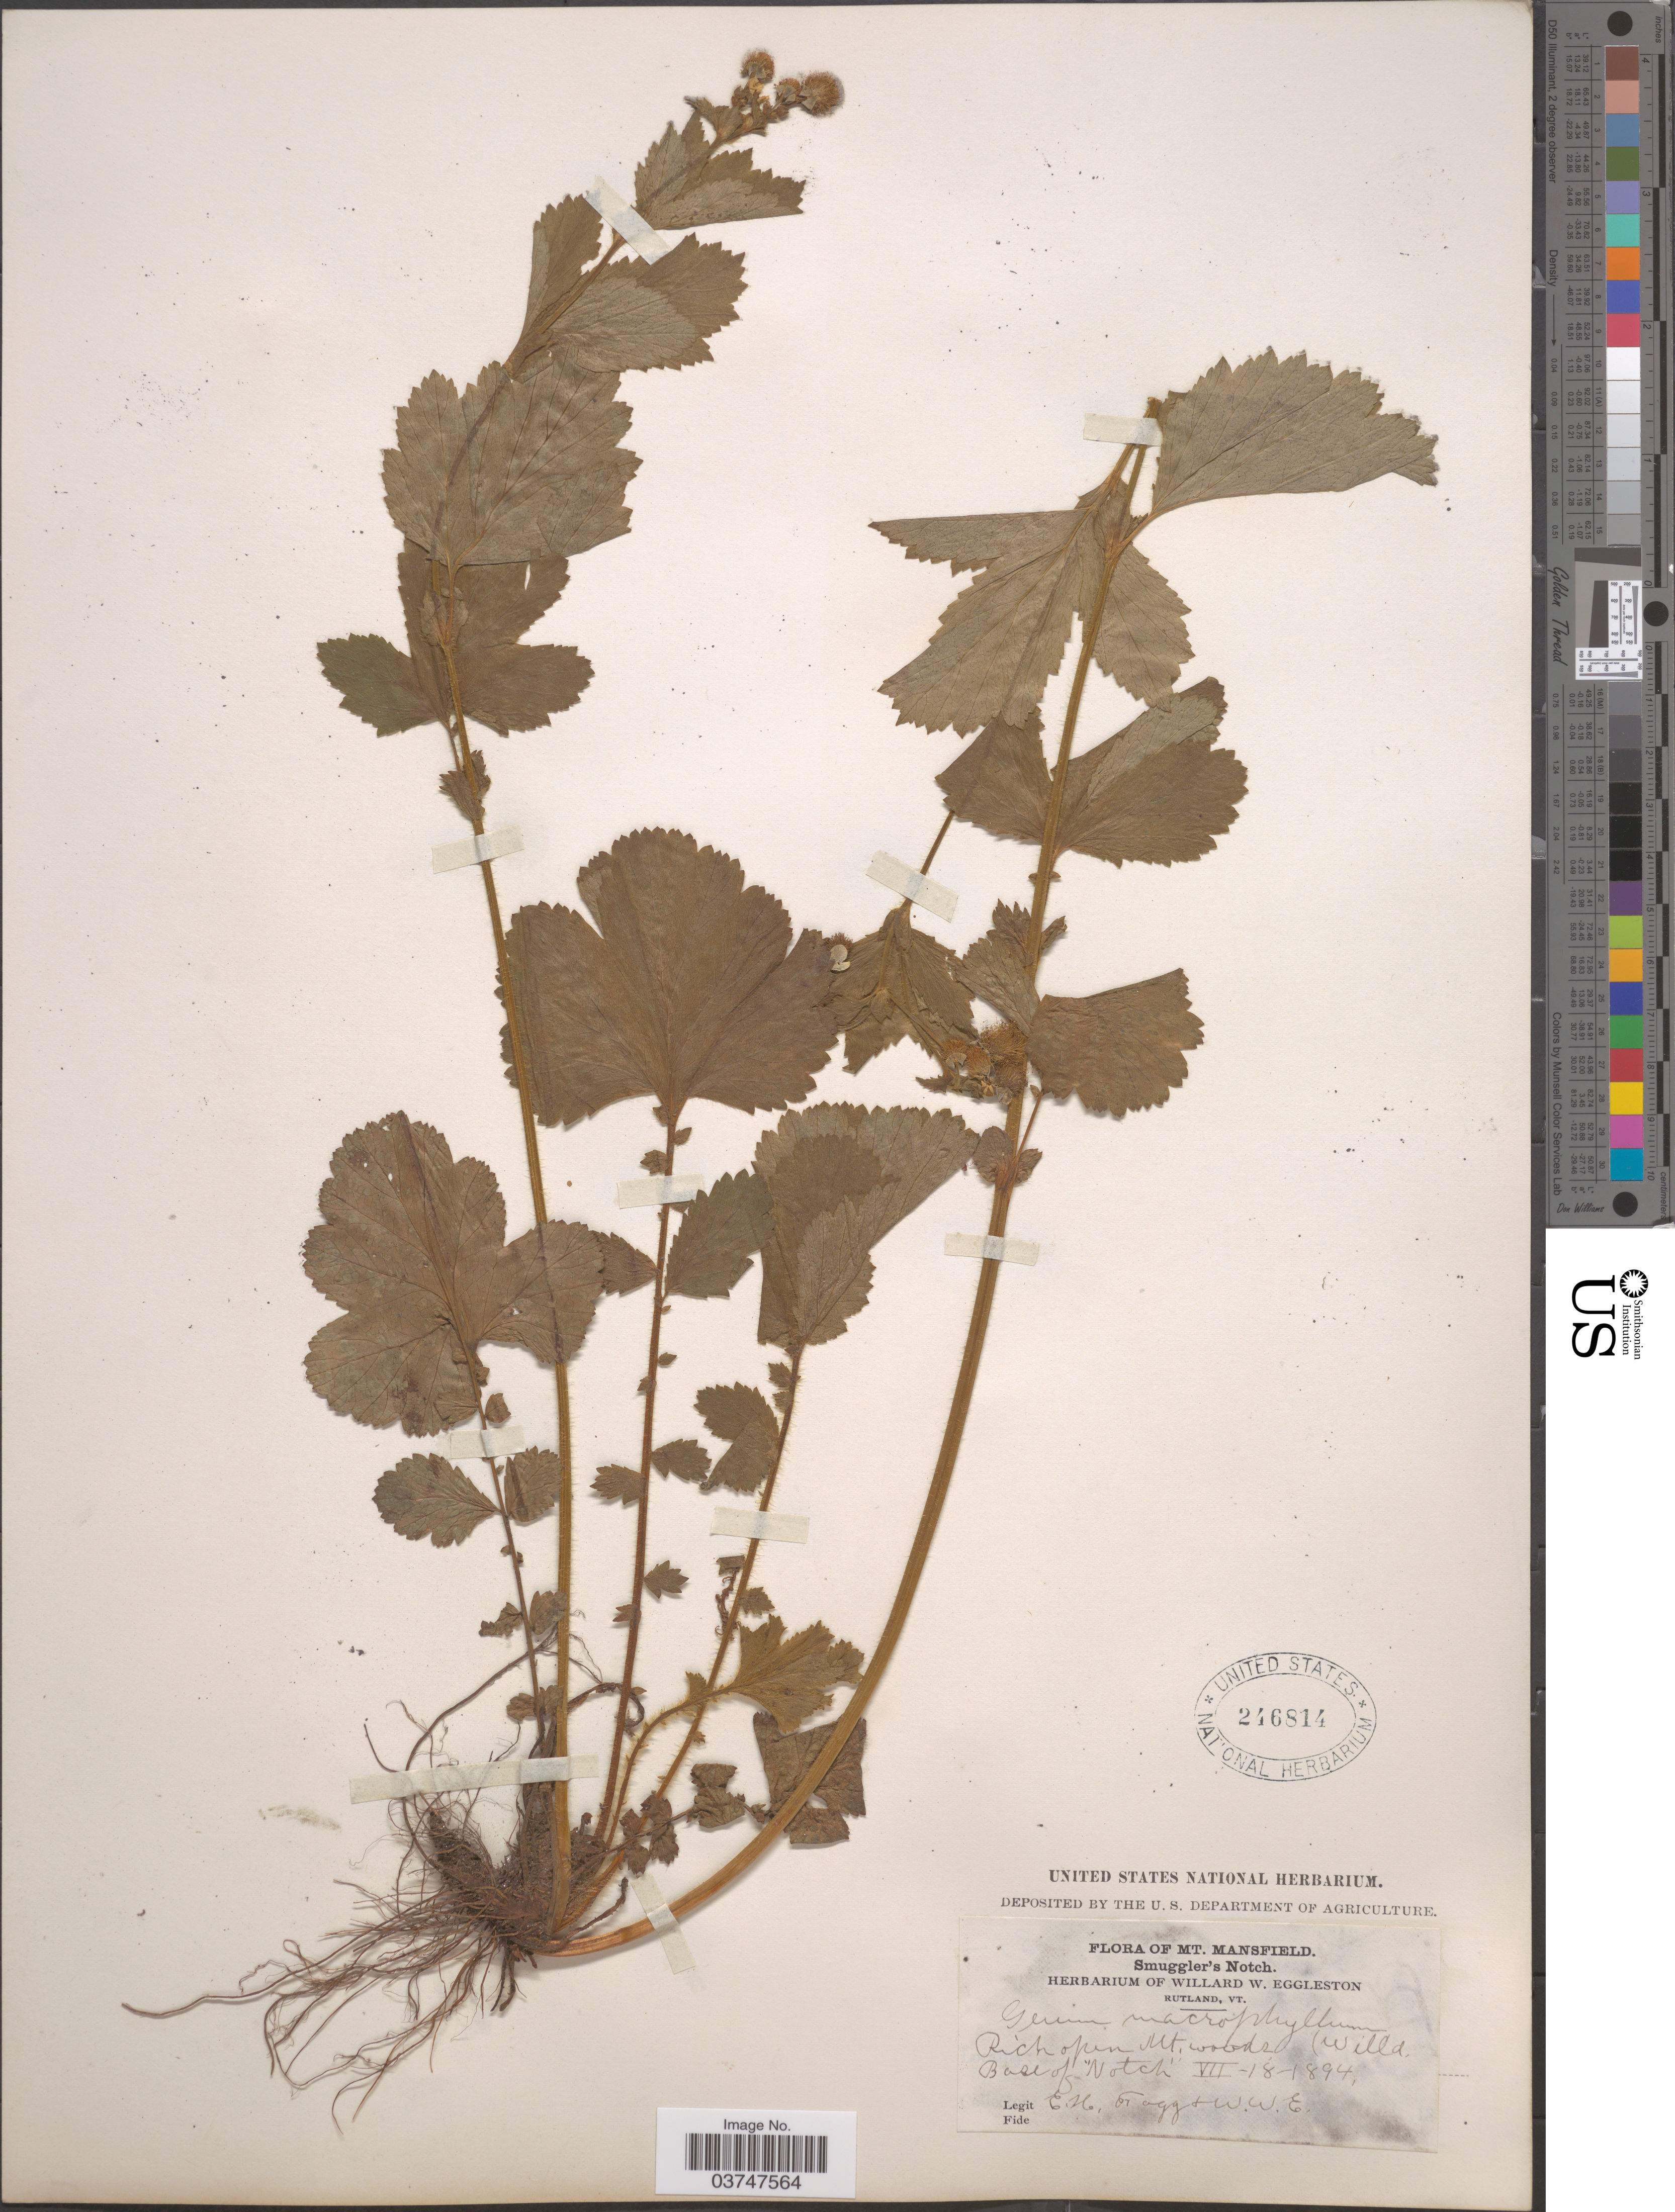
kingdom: Plantae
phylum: Tracheophyta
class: Magnoliopsida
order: Rosales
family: Rosaceae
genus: Geum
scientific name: Geum macrophyllum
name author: Willd.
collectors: A. Bragg & W. W. Eggleston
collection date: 1894-07-18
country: United States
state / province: Vermont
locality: Mt. Mansfield. Smuggler's Notch. Rich open Mt. woods (Wild Base of "Notch").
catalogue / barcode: US 246814